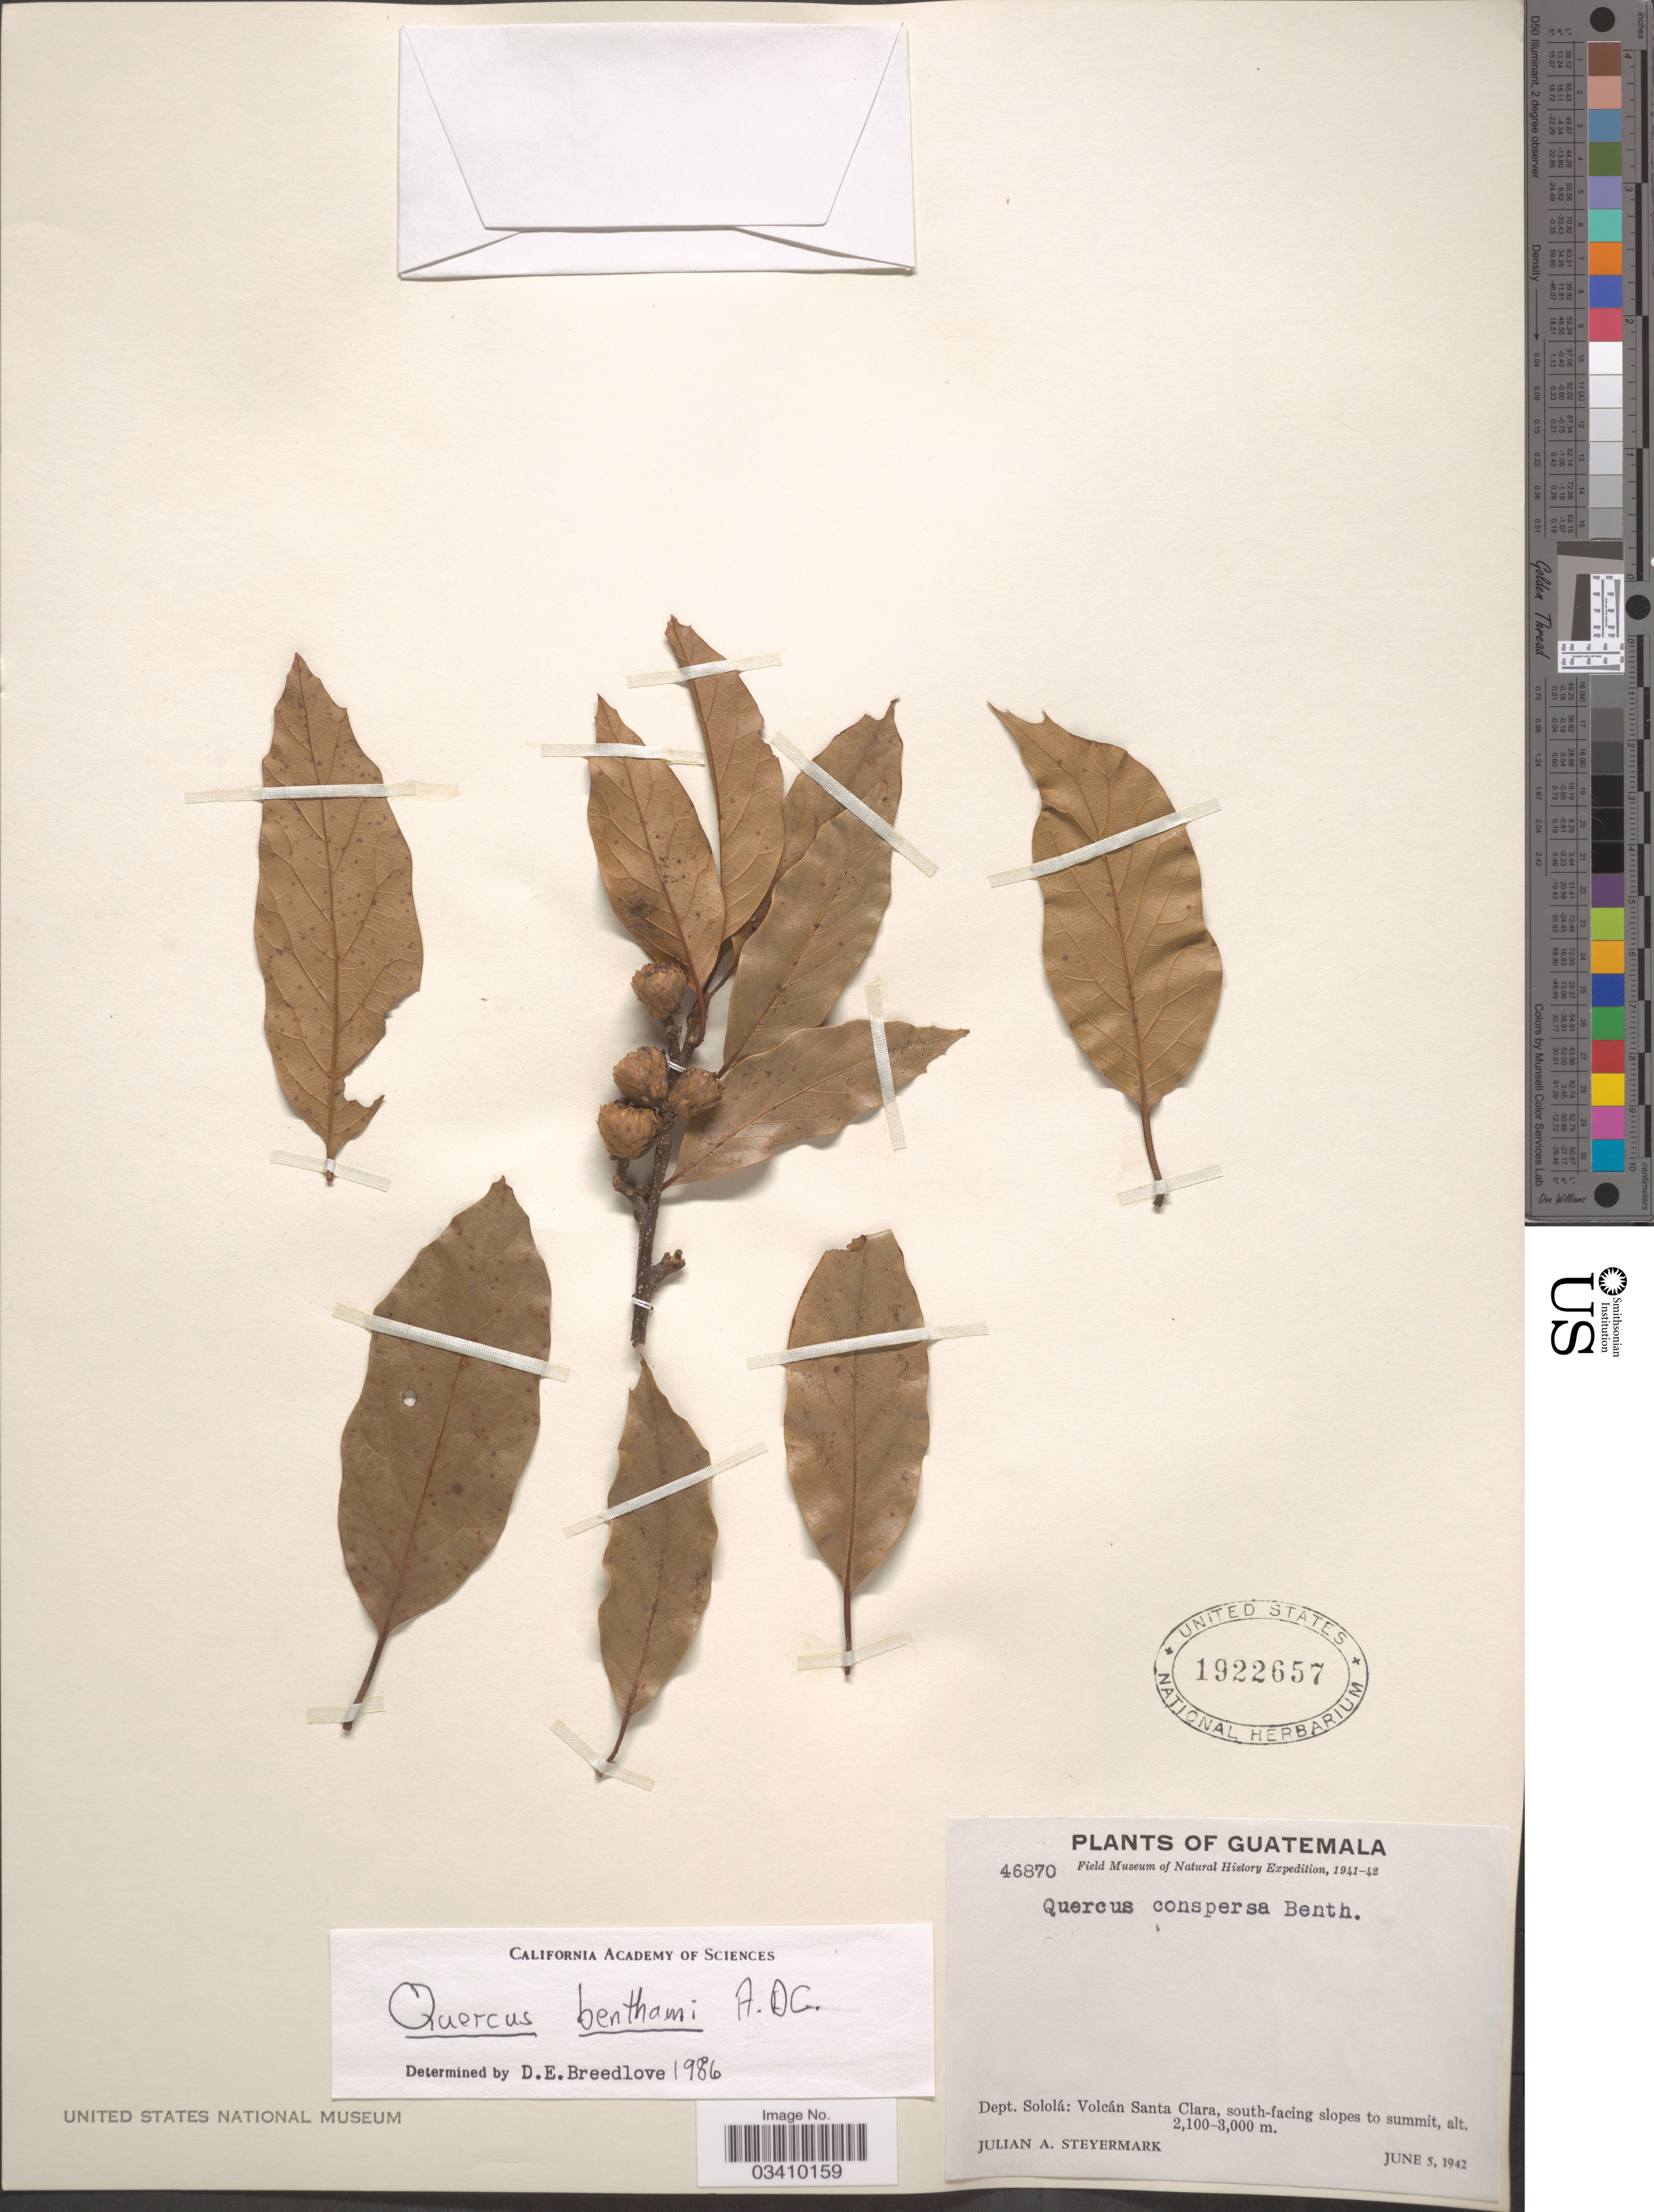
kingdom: Plantae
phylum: Tracheophyta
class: Magnoliopsida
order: Fagales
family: Fagaceae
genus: Quercus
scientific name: Quercus benthamii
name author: A. DC.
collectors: J. Steyermark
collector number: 46870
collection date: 1942-06-05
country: Guatemala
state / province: Sololá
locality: Dept. Sololá: Volcán Santa Clara, south-facing slopes to summit.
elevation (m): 2100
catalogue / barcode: US 1922657